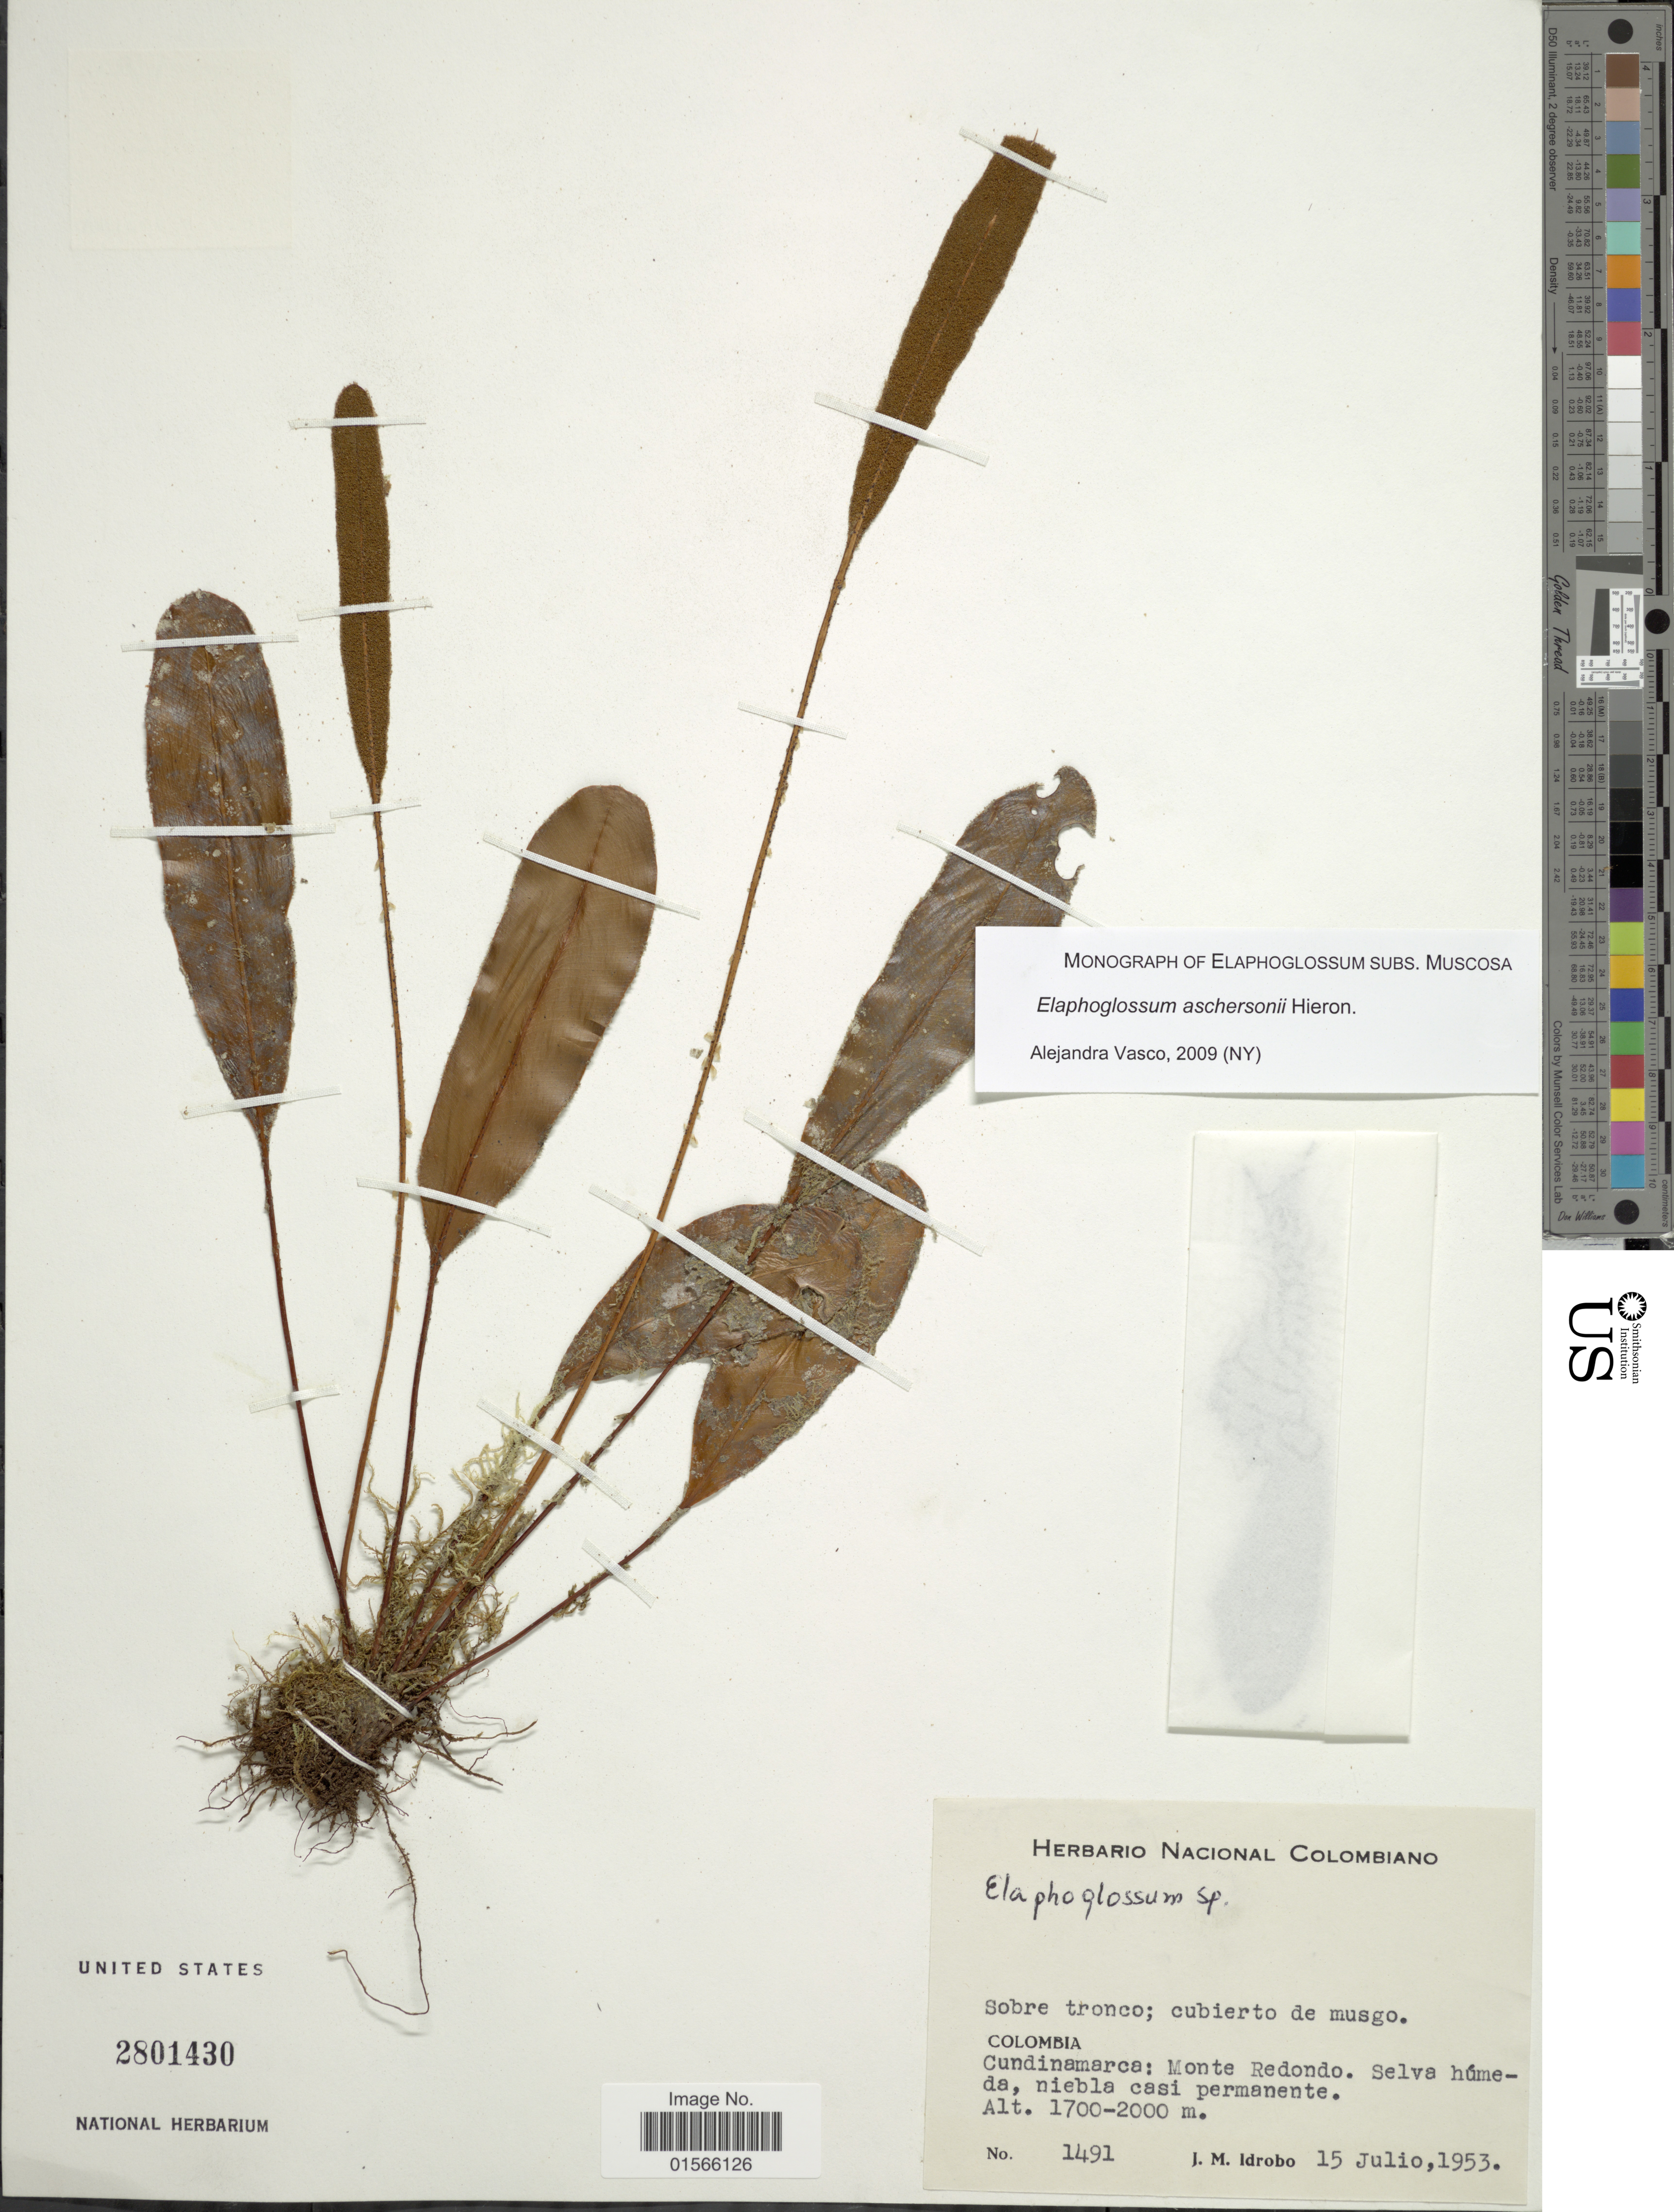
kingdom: Plantae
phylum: Tracheophyta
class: Polypodiopsida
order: Polypodiales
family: Dryopteridaceae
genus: Elaphoglossum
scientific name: Elaphoglossum aschersonii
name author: Hieron.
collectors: J. M. Idrobo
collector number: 1491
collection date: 1953-07-15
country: Colombia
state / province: Cundinamarca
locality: Monte Redondo. Selva húmeda, niebla casi permanente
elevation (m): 1700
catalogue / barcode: US 2801430